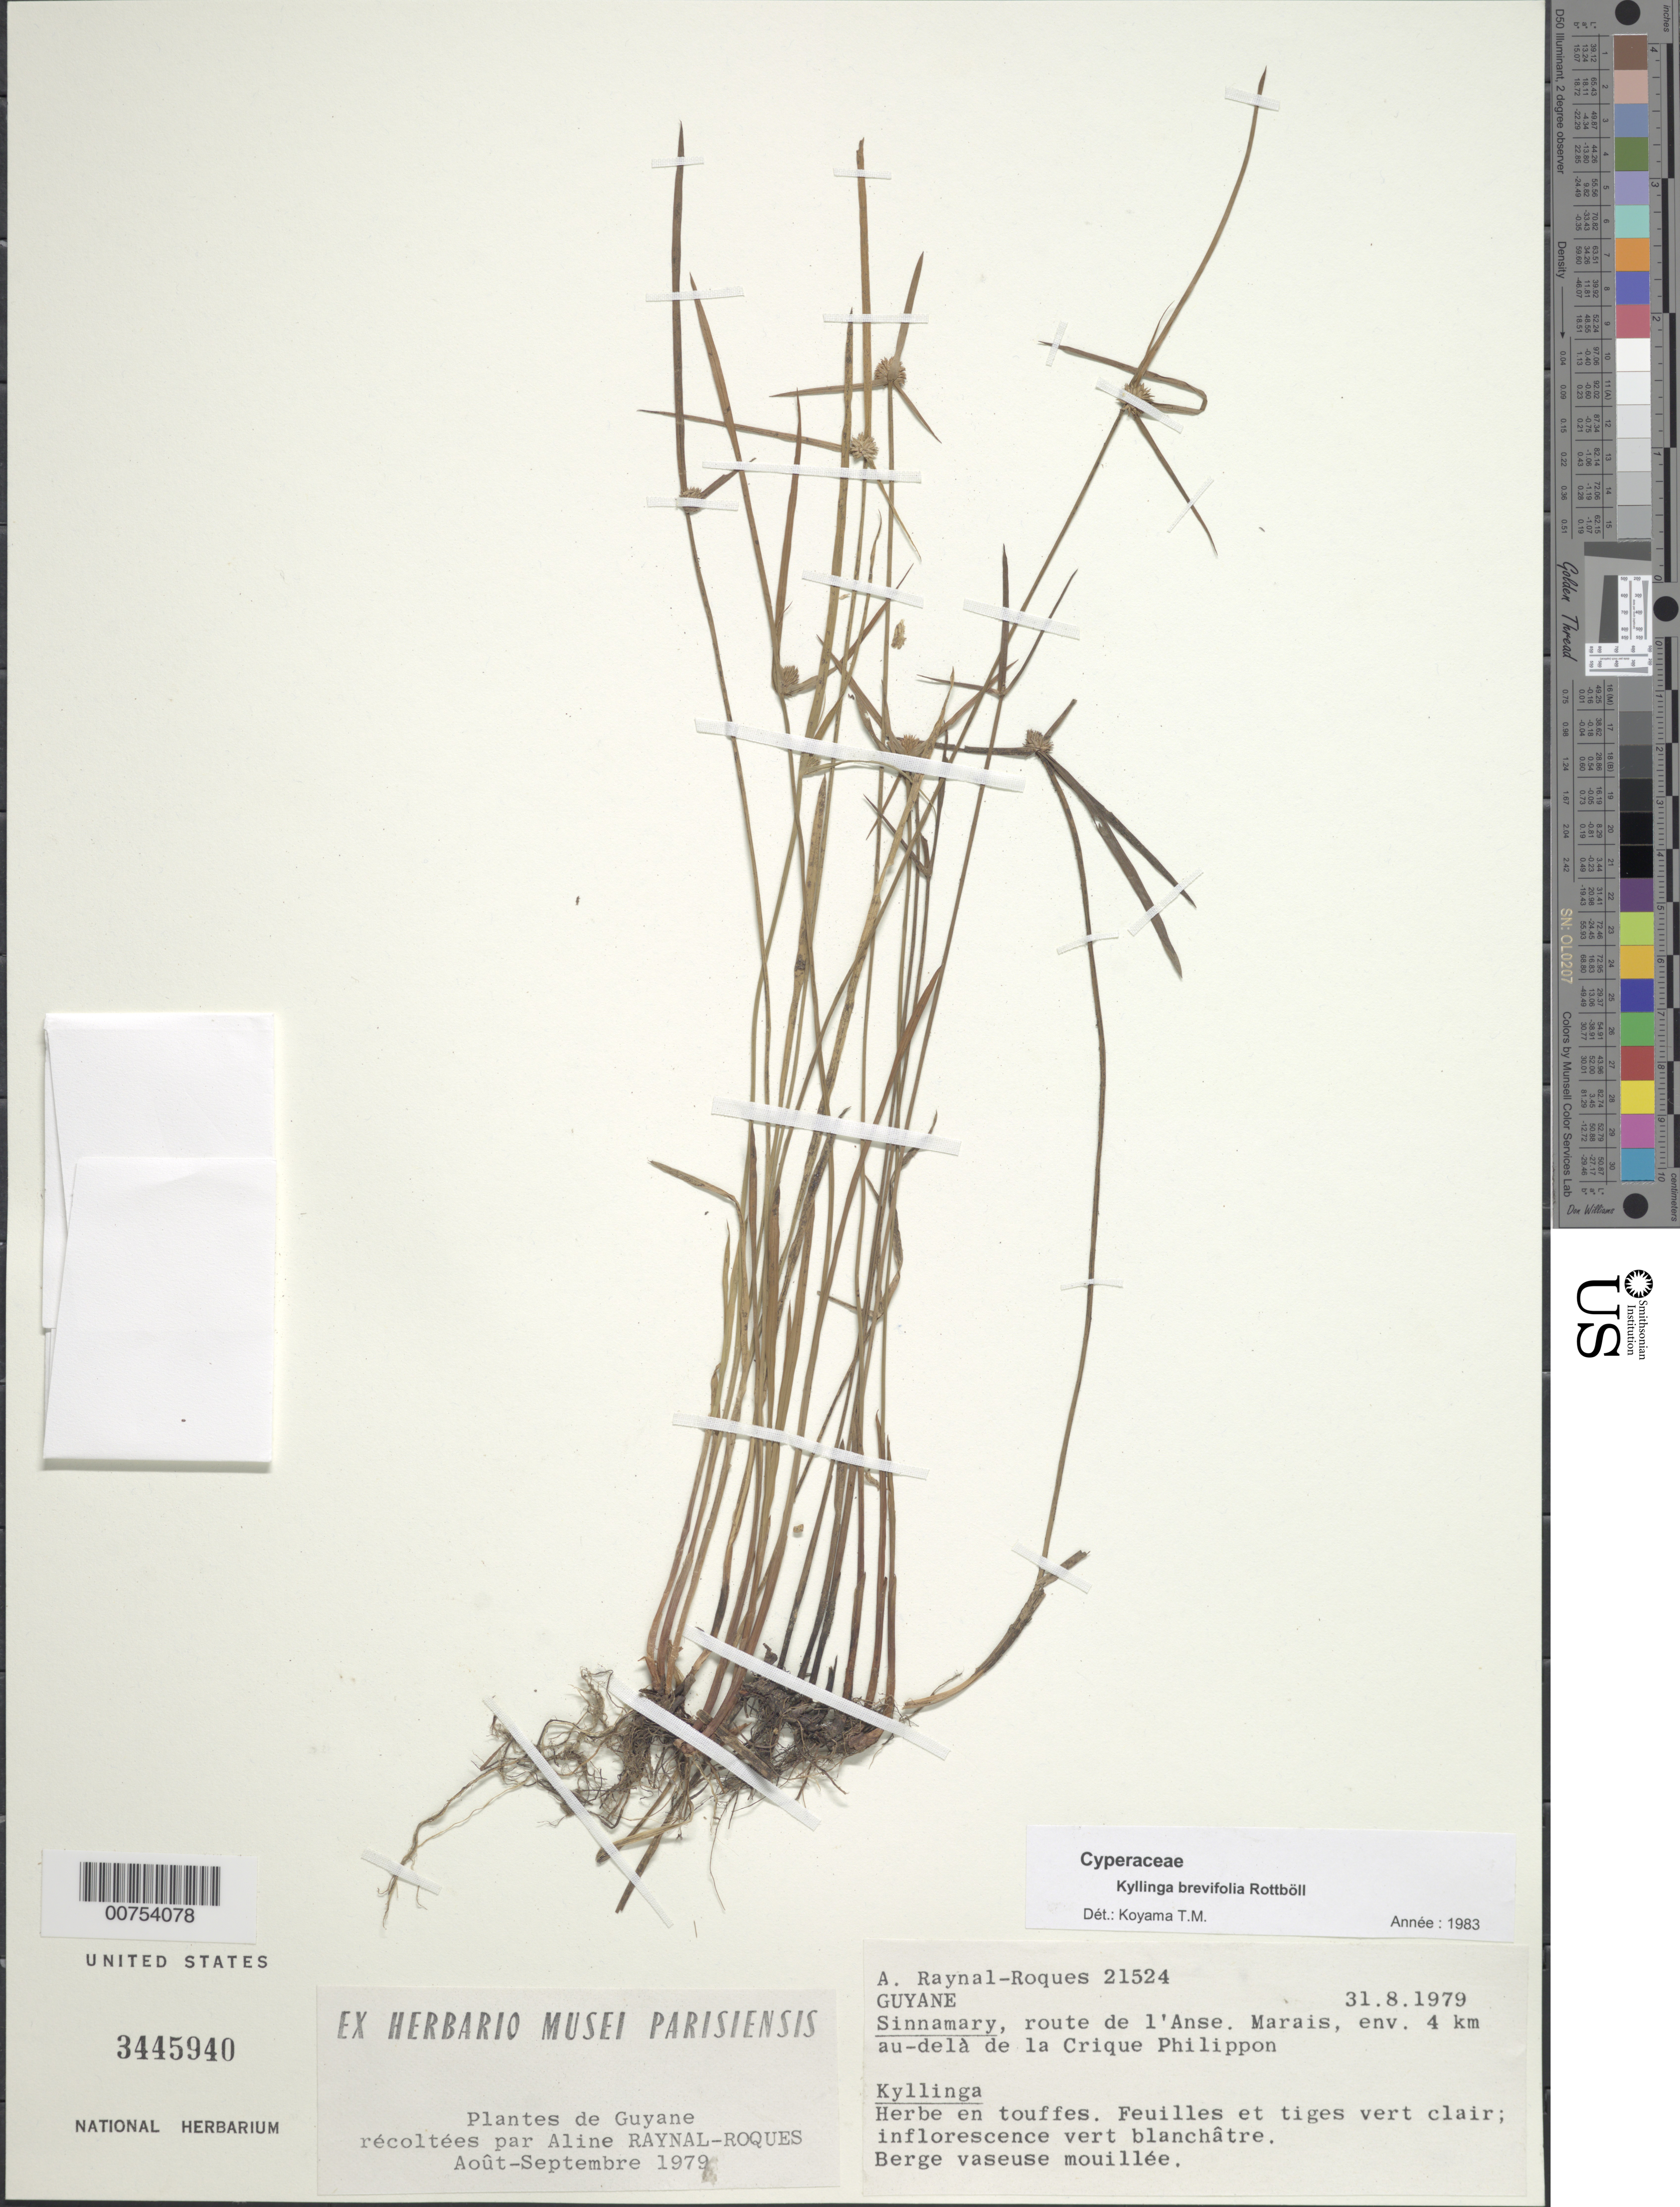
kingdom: Plantae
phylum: Tracheophyta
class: Liliopsida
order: Poales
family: Cyperaceae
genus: Cyperus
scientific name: Cyperus brevifolius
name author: (Rottb.) Hassk.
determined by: Strong, M. T., (US), Smithsonian Institution - National Museum of Natural History (UNITED STATES)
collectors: A. M. Raynal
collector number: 21524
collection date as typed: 31-Aug-79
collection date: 1979-08-31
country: French Guiana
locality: Sinnamary, route de l'Anse, 4 km de la Crique Philippon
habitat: Marais; berge vaseuse mouillee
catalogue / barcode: US 3445940